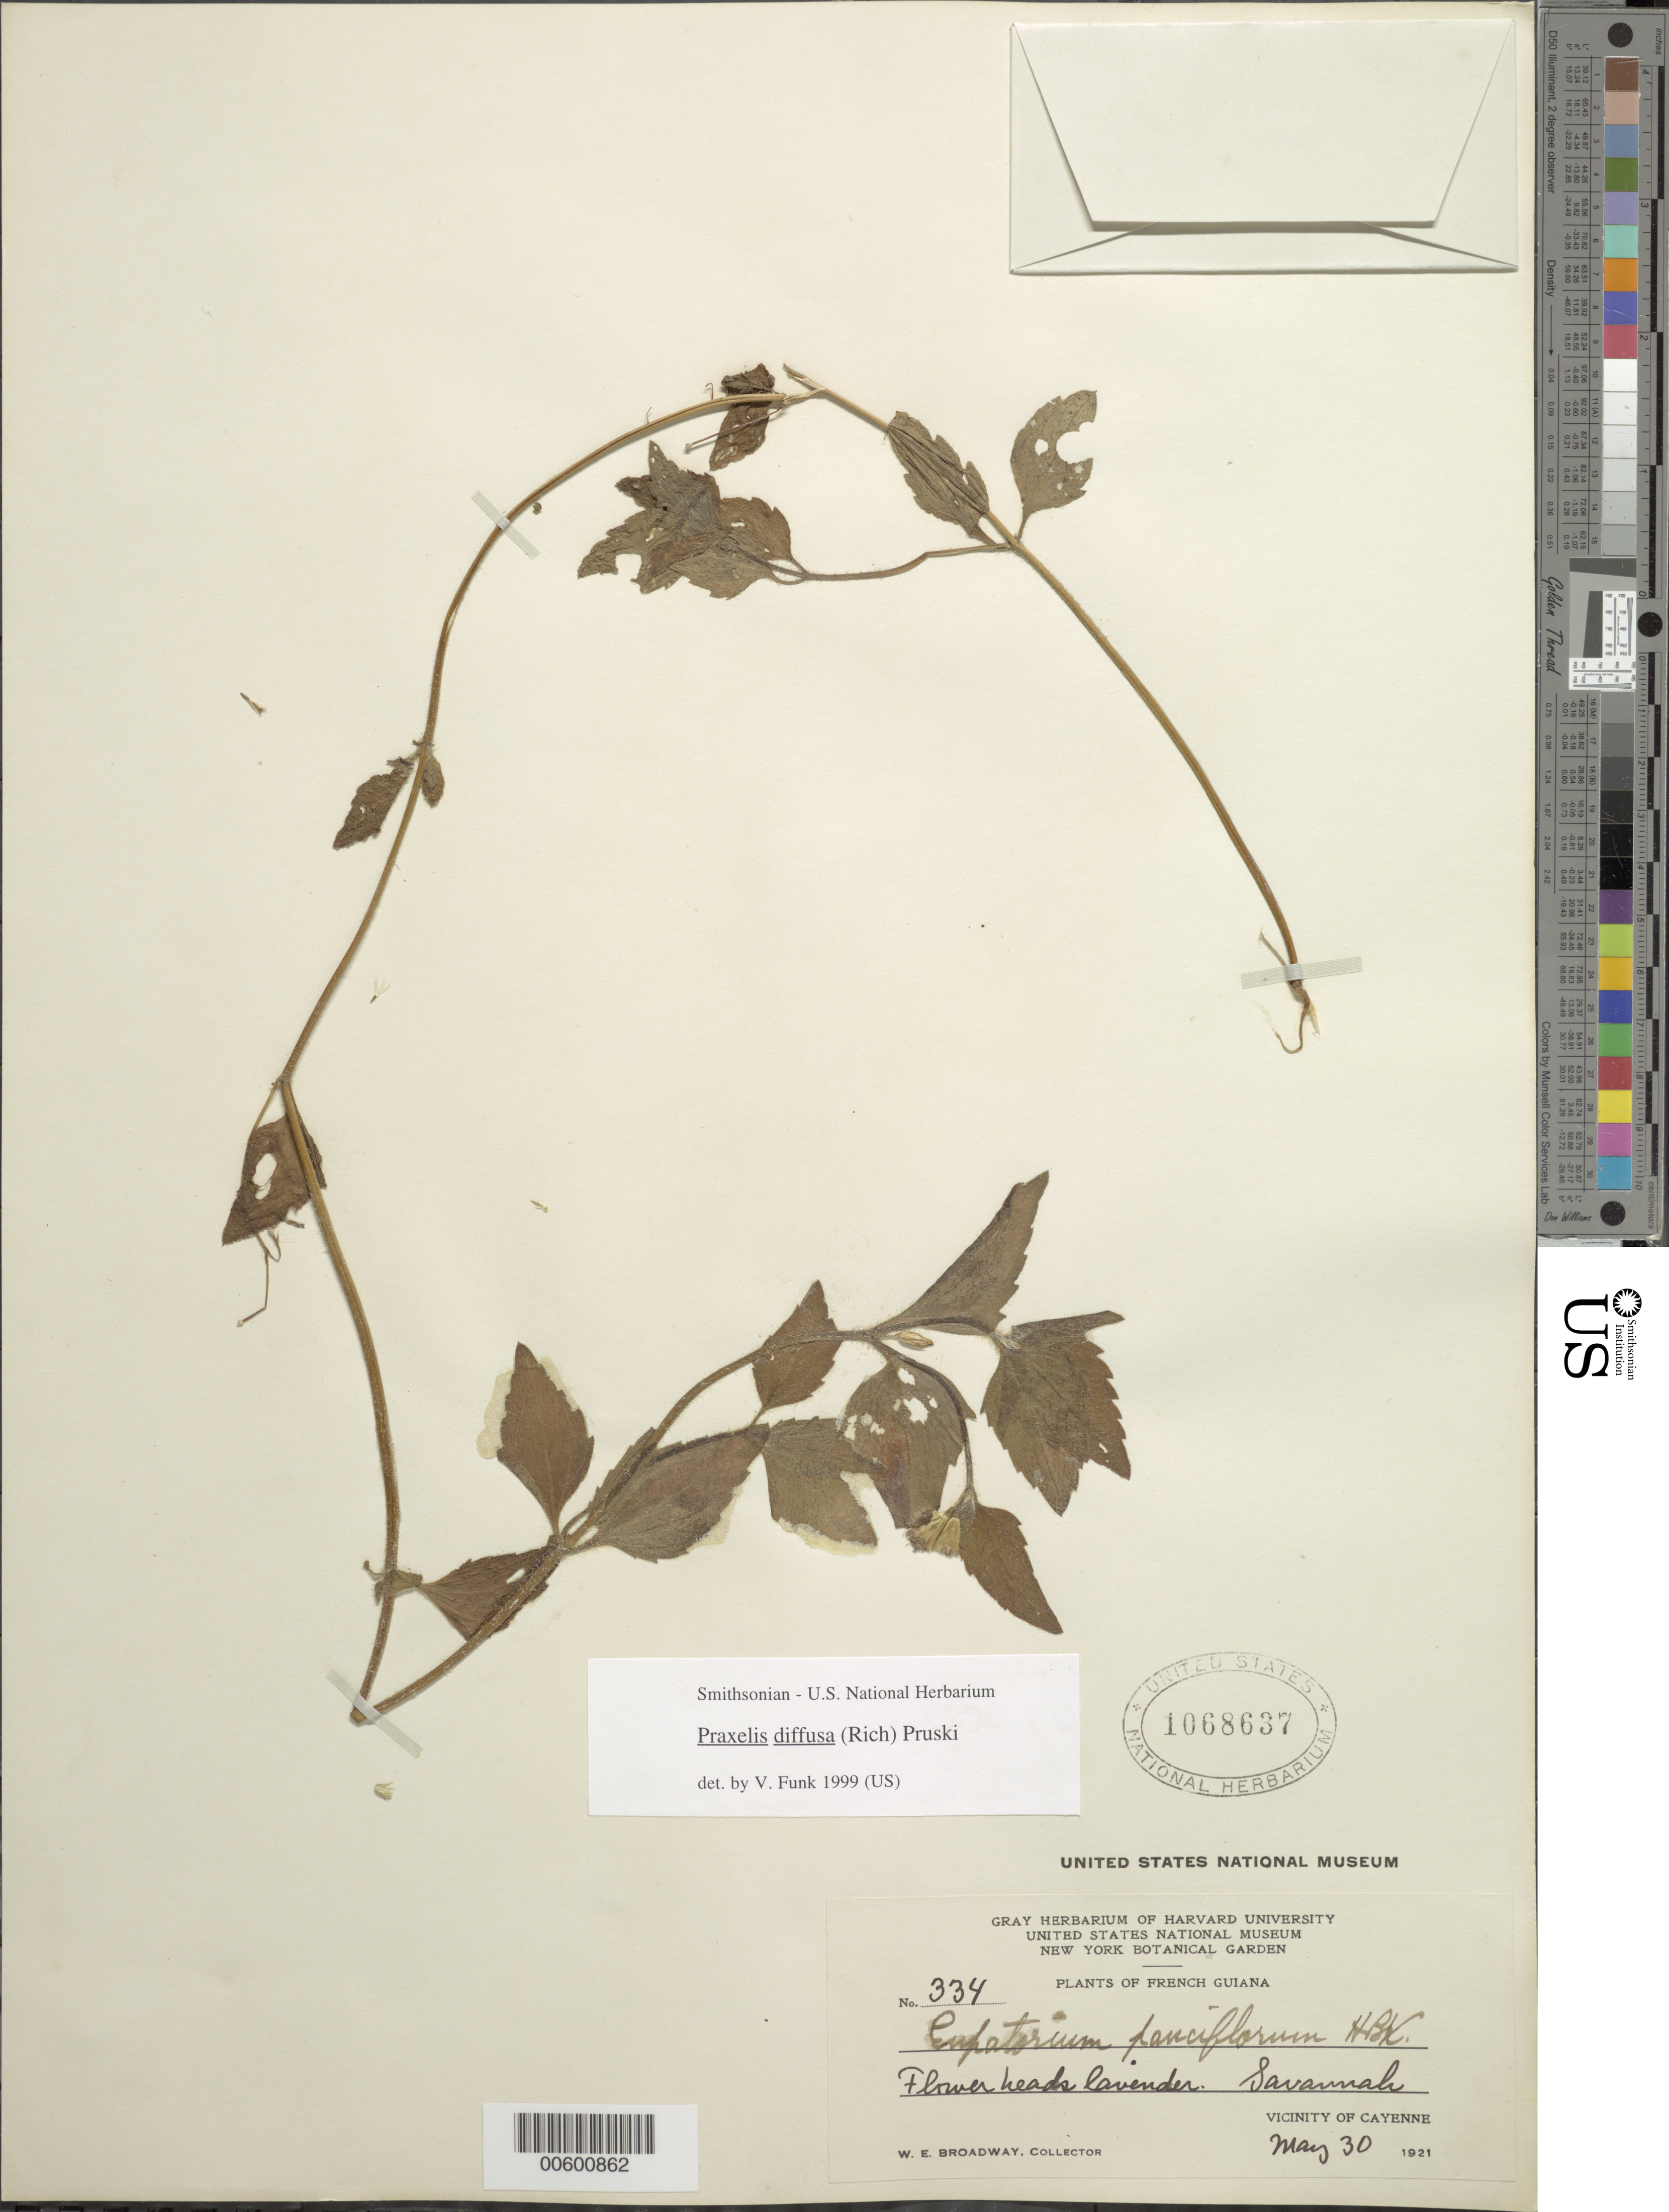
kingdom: Plantae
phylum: Tracheophyta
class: Magnoliopsida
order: Asterales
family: Asteraceae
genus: Praxelis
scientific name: Praxelis diffusa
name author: (Rich.) Pruski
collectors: W. E. Broadway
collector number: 334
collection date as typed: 30-May-21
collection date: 1921-05-30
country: French Guiana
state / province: Cayenne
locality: Cayenne, vic.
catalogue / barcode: US 1068637